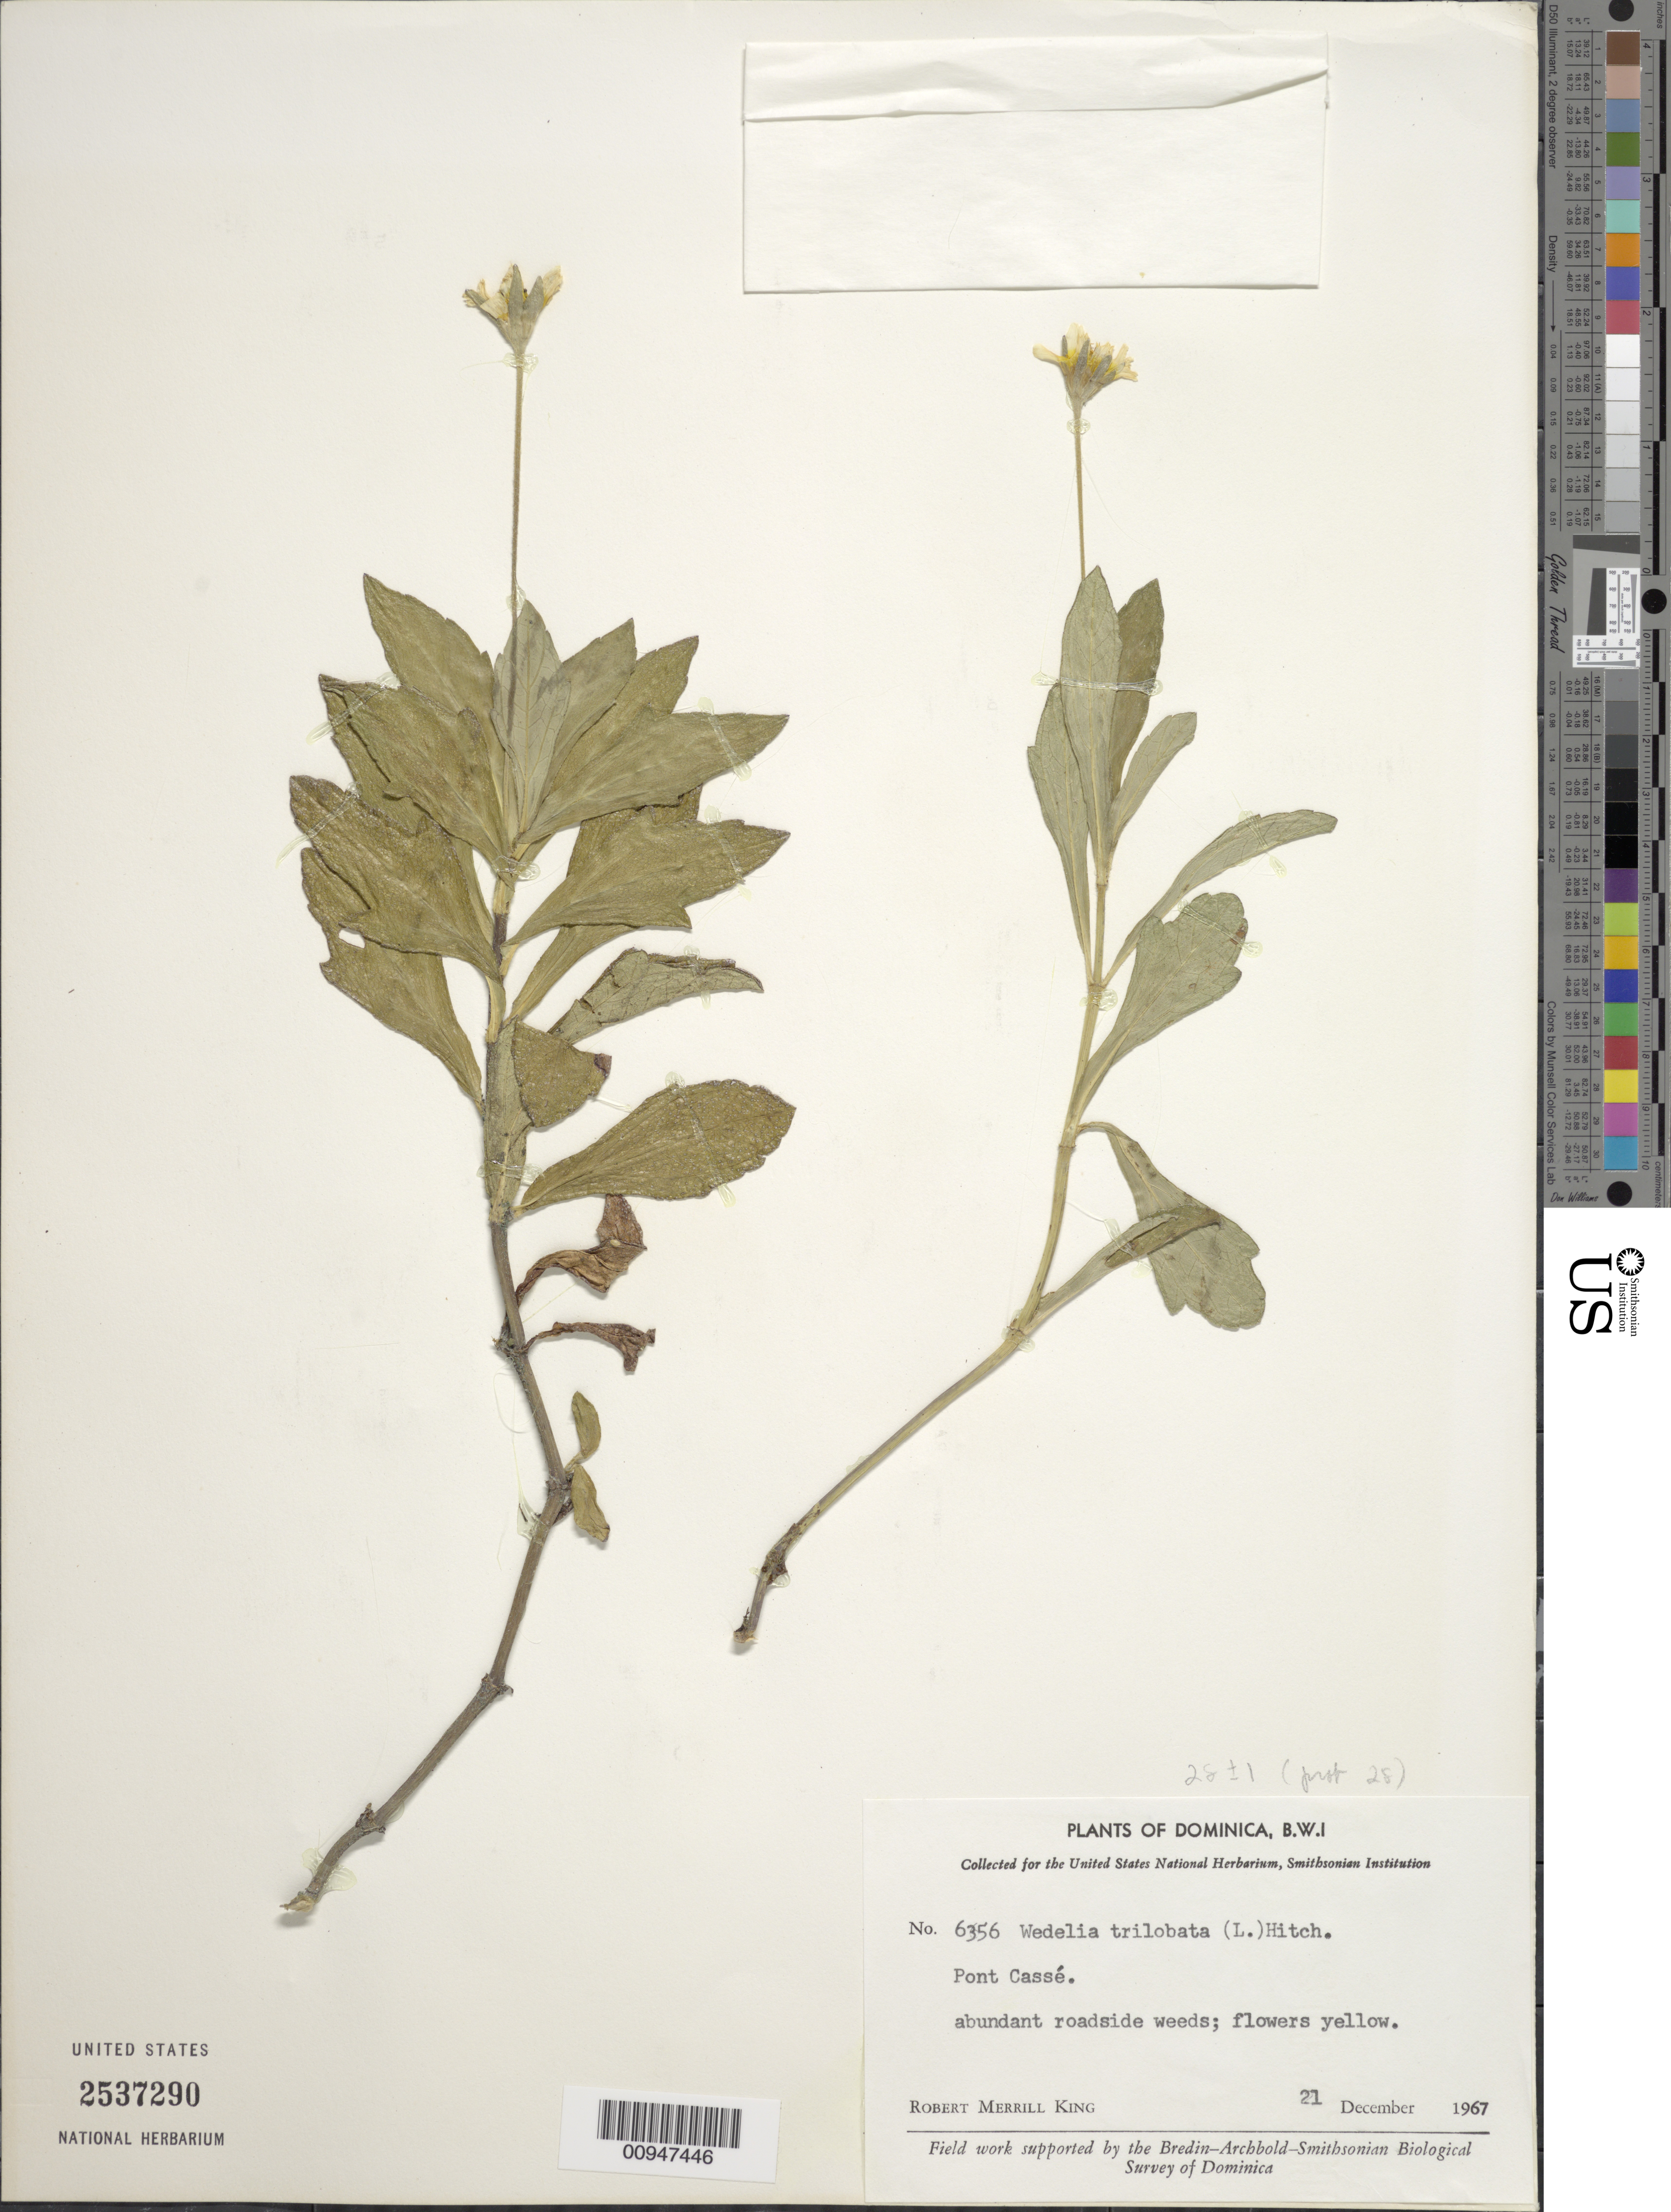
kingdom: Plantae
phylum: Tracheophyta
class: Magnoliopsida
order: Asterales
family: Asteraceae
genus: Sphagneticola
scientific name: Sphagneticola trilobata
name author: (L.) Pruski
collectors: R. M. King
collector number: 6356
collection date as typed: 21 Dec 1967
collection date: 1967-12-21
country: Dominica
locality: Pont Cassé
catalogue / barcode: US 2537290